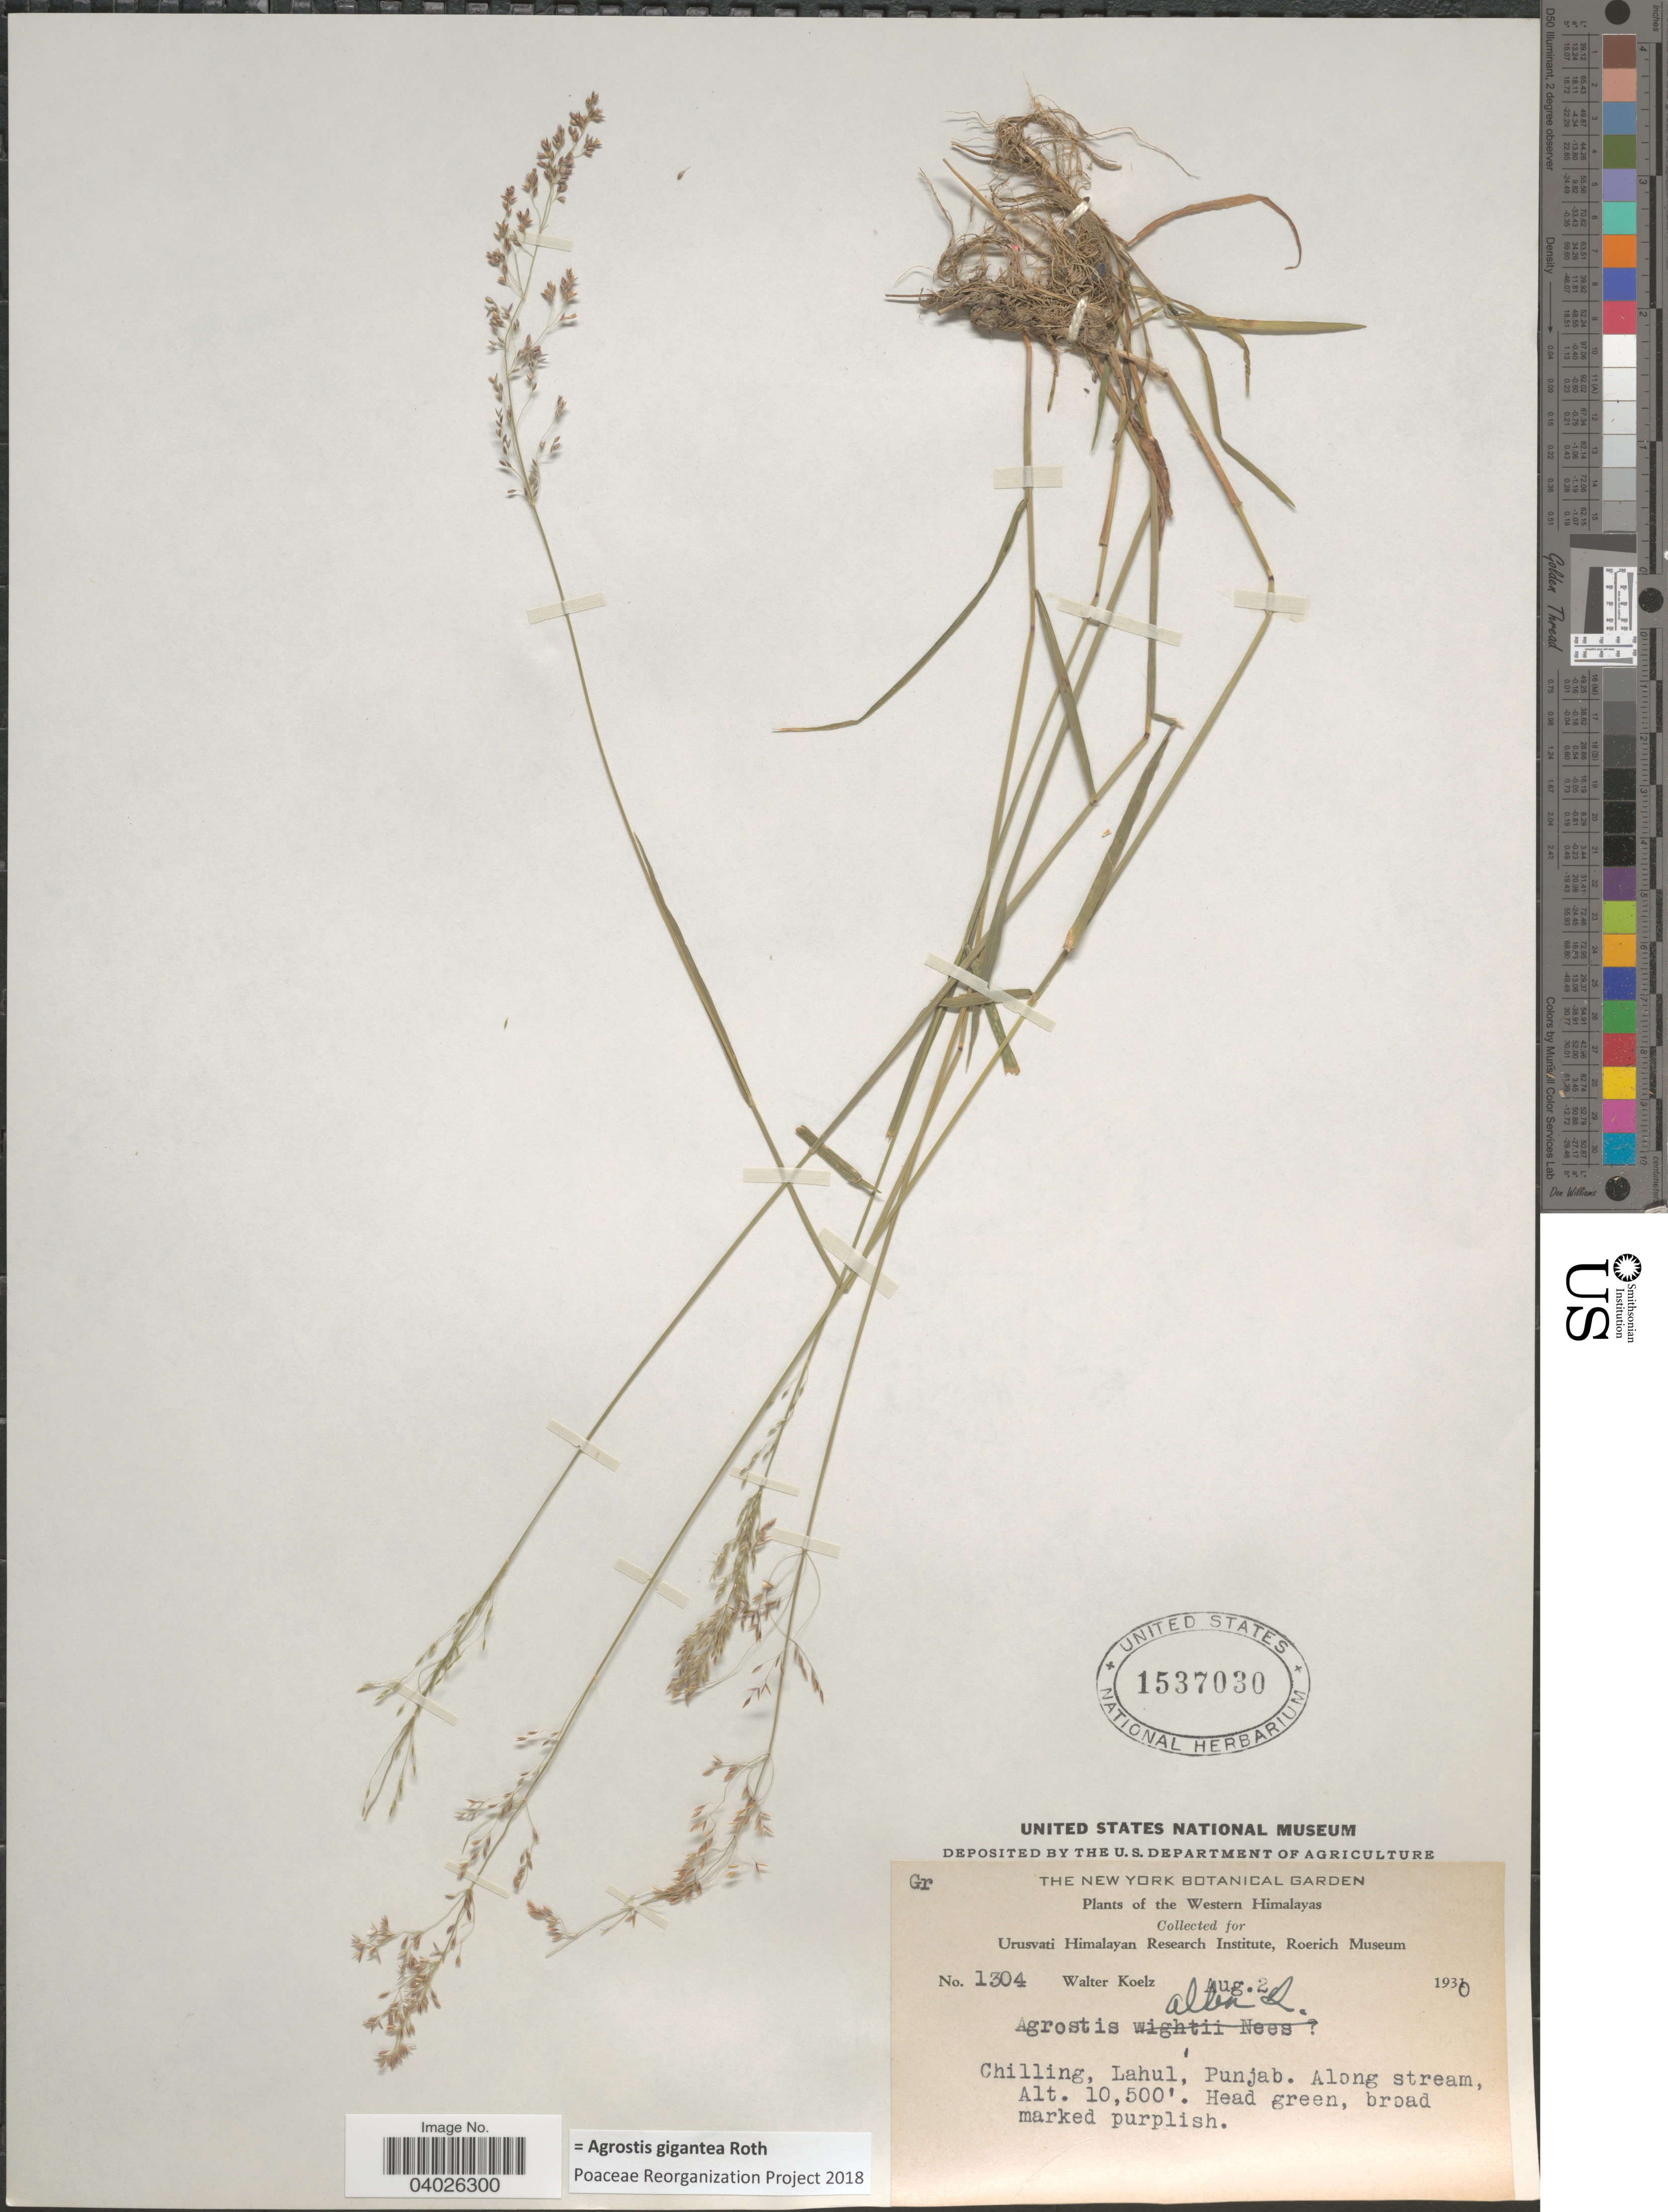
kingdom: Plantae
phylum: Tracheophyta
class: Liliopsida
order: Poales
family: Poaceae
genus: Agrostis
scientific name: Agrostis gigantea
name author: Roth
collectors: W. N. Koelz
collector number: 1304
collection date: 1930-08-02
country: India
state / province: Punjab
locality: The Western Himalayas. Chilling, Lahul.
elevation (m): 3200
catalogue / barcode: US 1537030